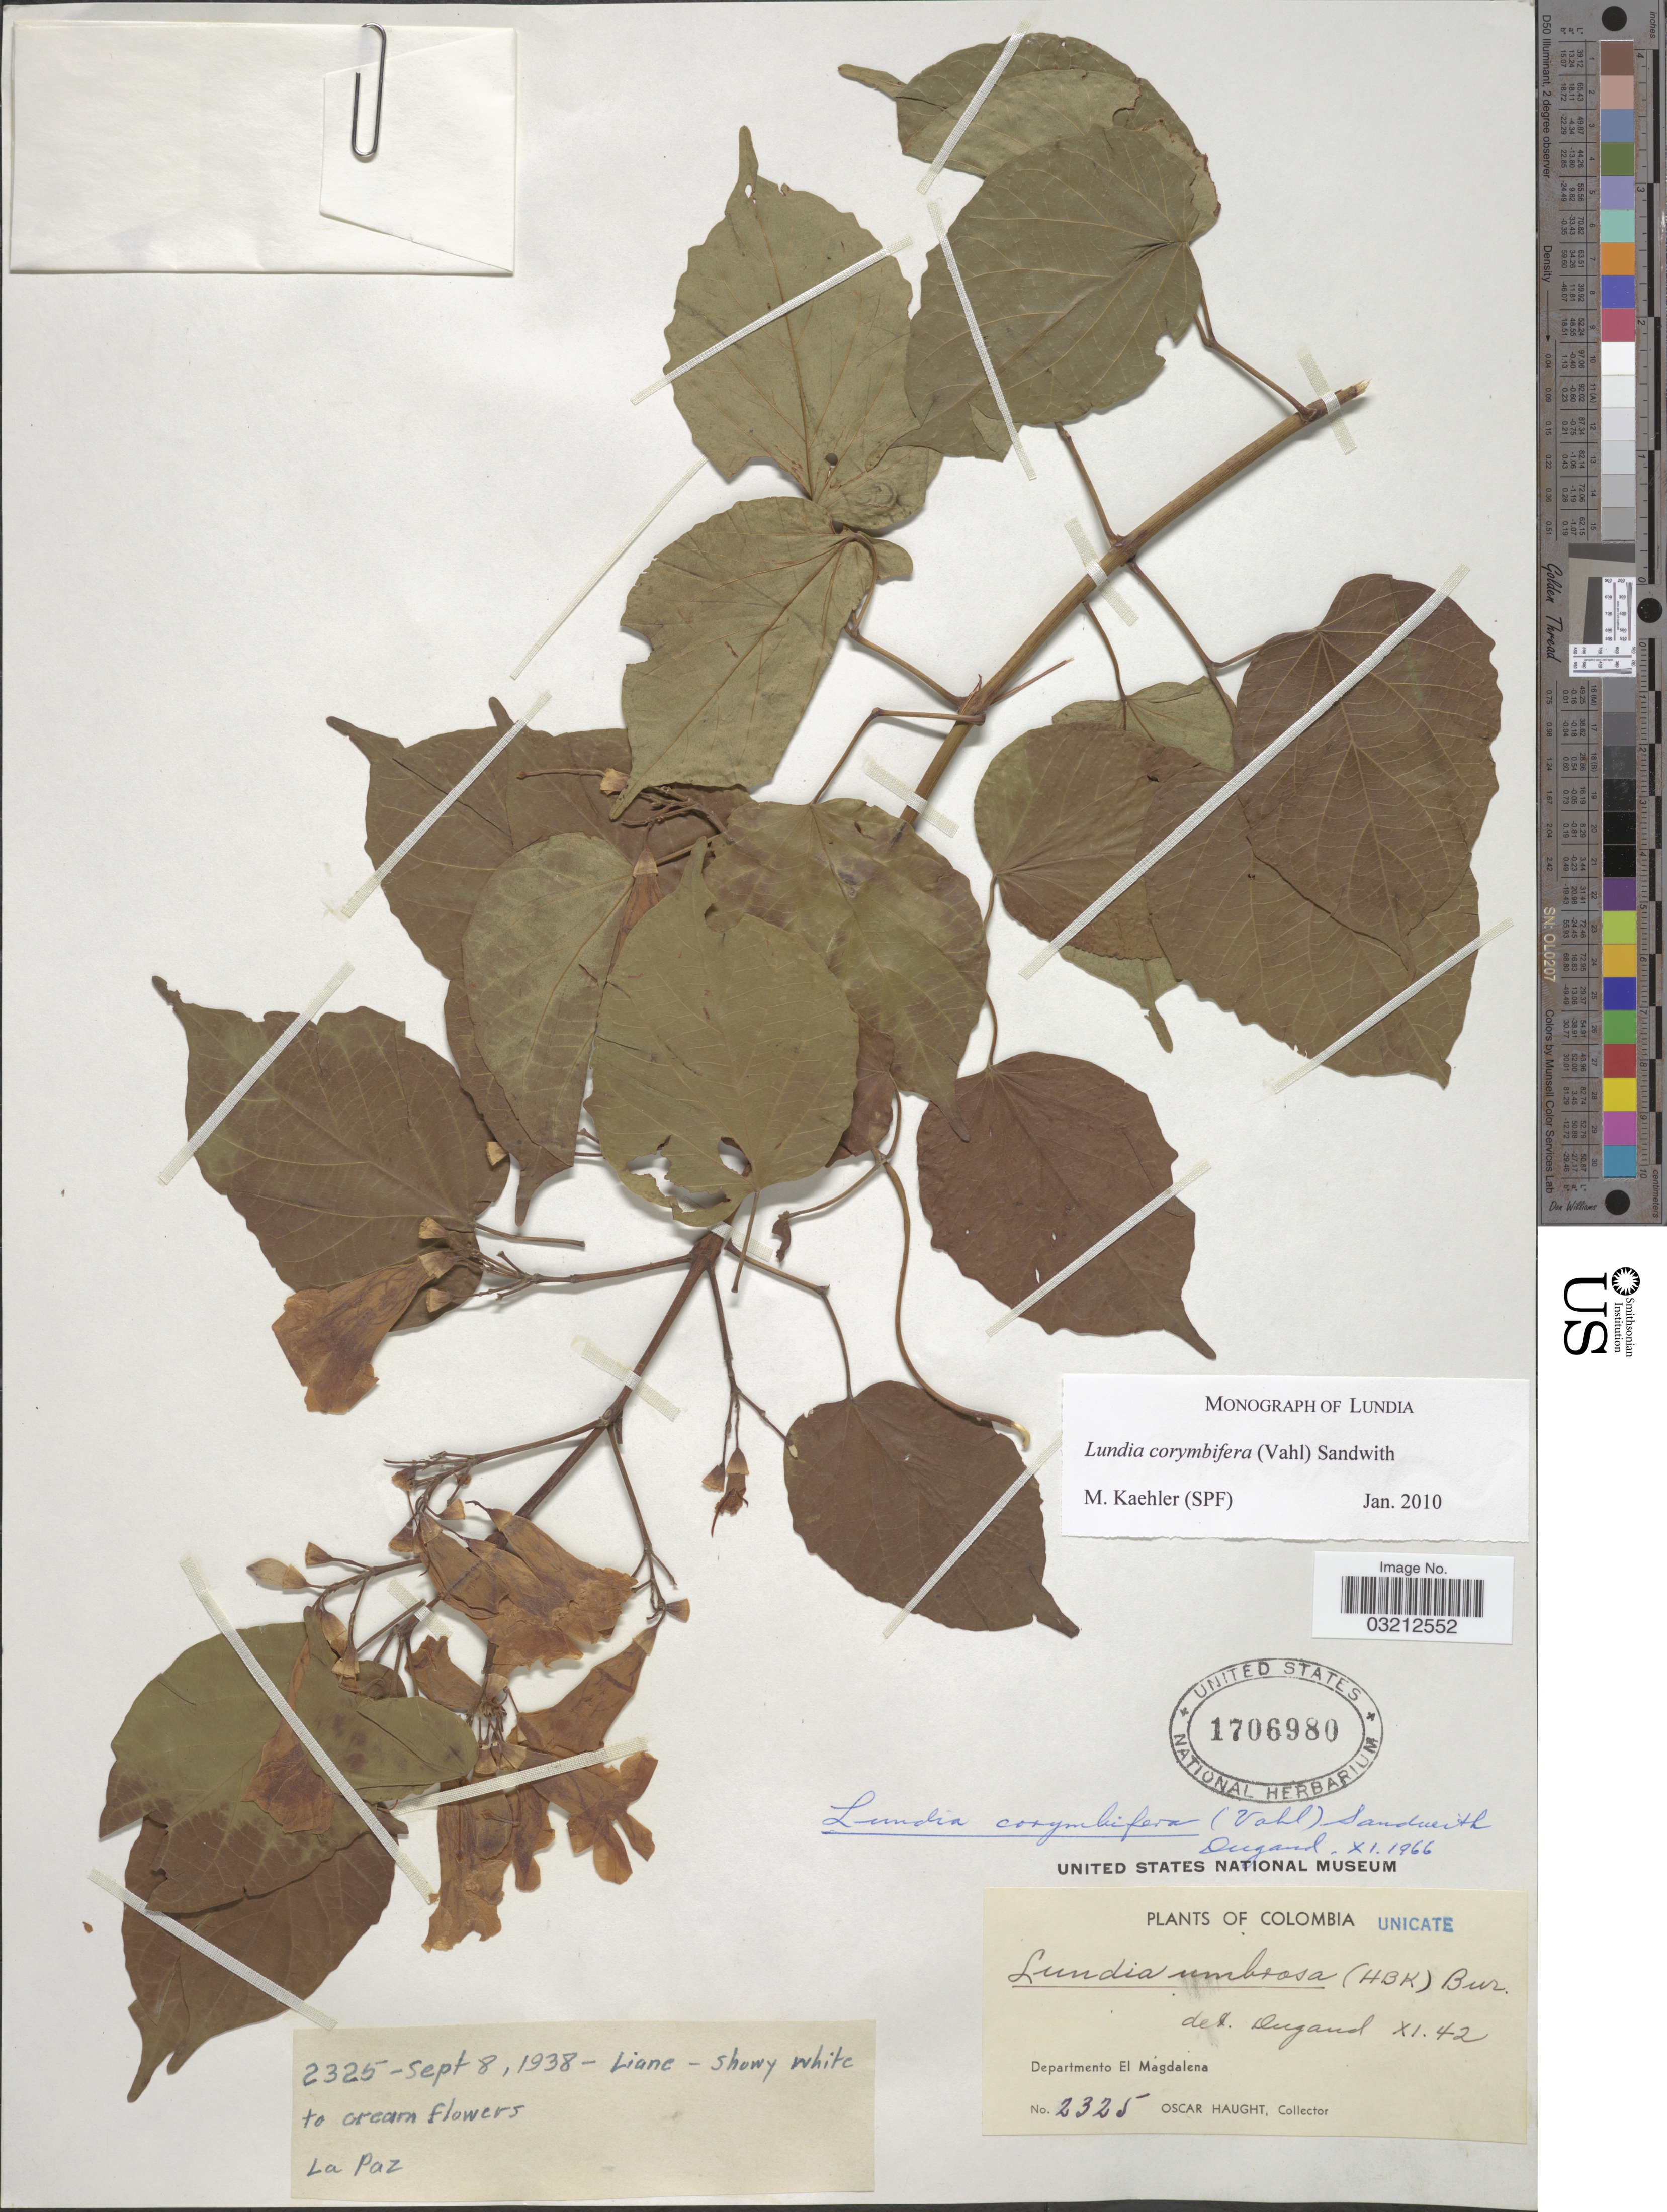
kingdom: Plantae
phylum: Tracheophyta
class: Magnoliopsida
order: Lamiales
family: Bignoniaceae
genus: Lundia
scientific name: Lundia corymbifera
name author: (Vahl) Sandwith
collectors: O. L. Haught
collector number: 2325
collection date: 1938-09-08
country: Colombia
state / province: Magdalena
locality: Departamento El Magdalena. La Paz.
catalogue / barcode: US 1706980